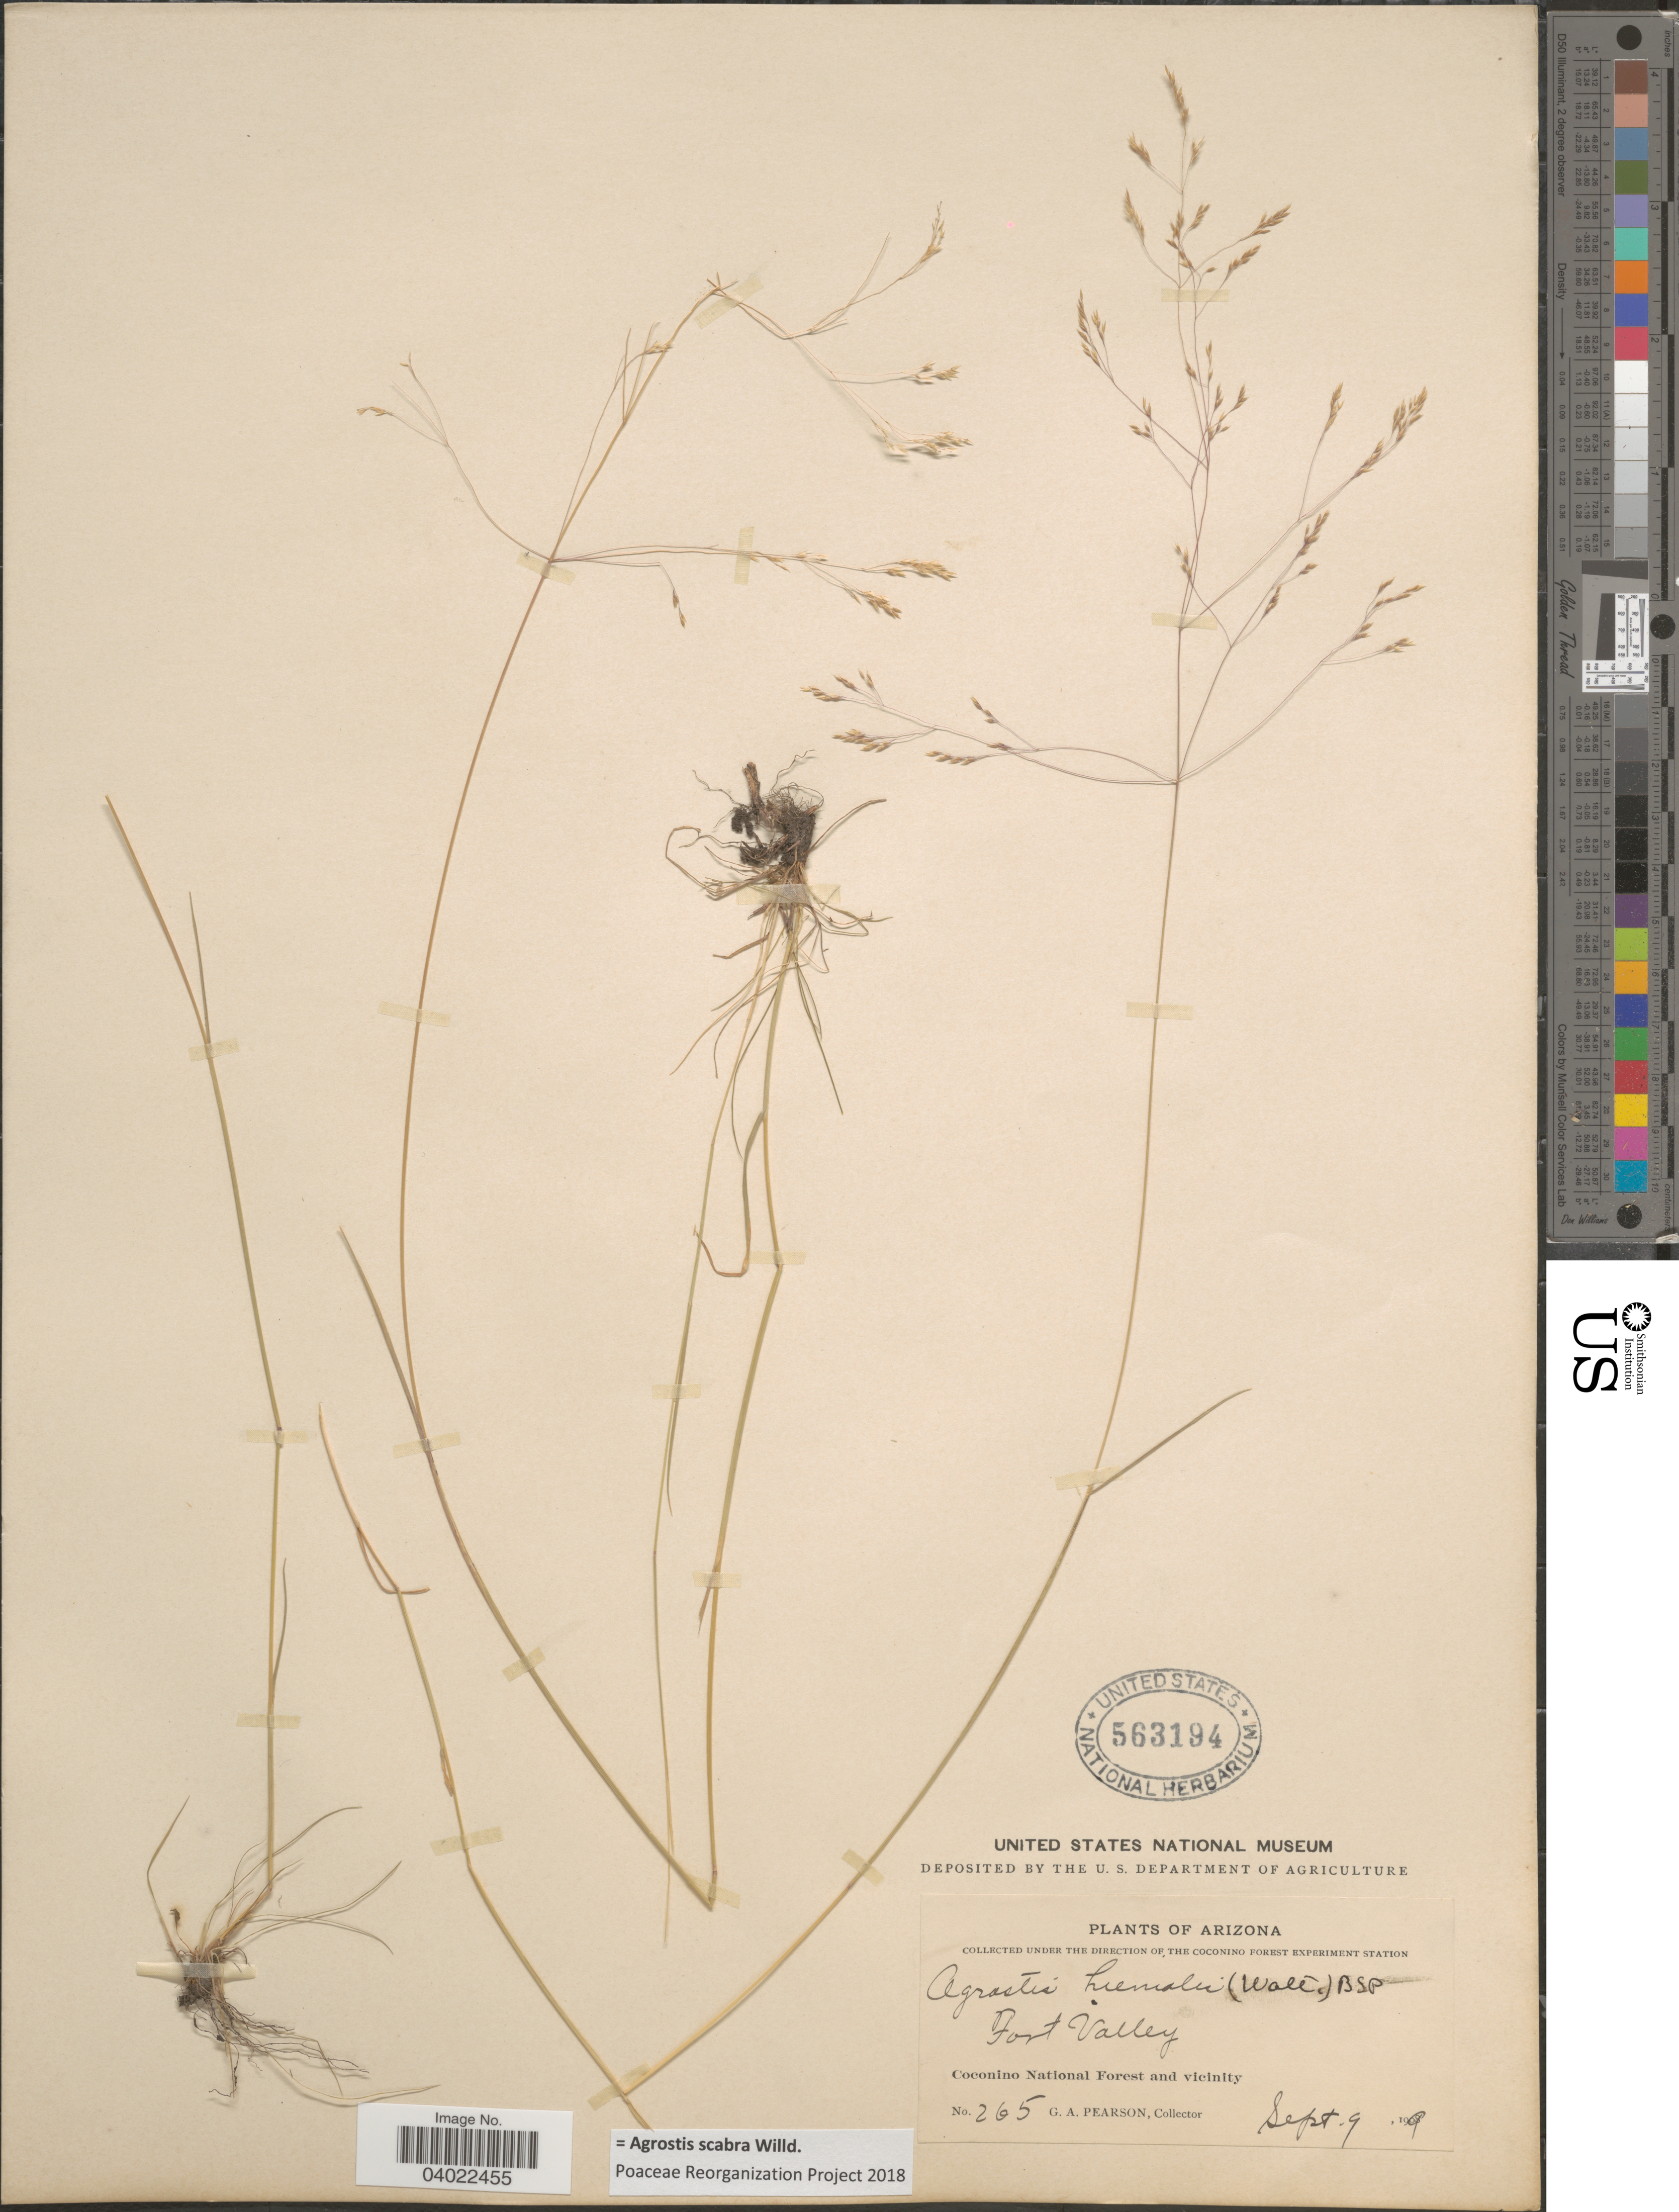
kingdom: Plantae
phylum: Tracheophyta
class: Liliopsida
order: Poales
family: Poaceae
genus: Agrostis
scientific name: Agrostis scabra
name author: Willd.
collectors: G. Pearson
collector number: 265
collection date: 1909-09-09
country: United States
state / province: Arizona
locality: Fort Valley. Coconino National Forest and vicinity.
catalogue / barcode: US 563194